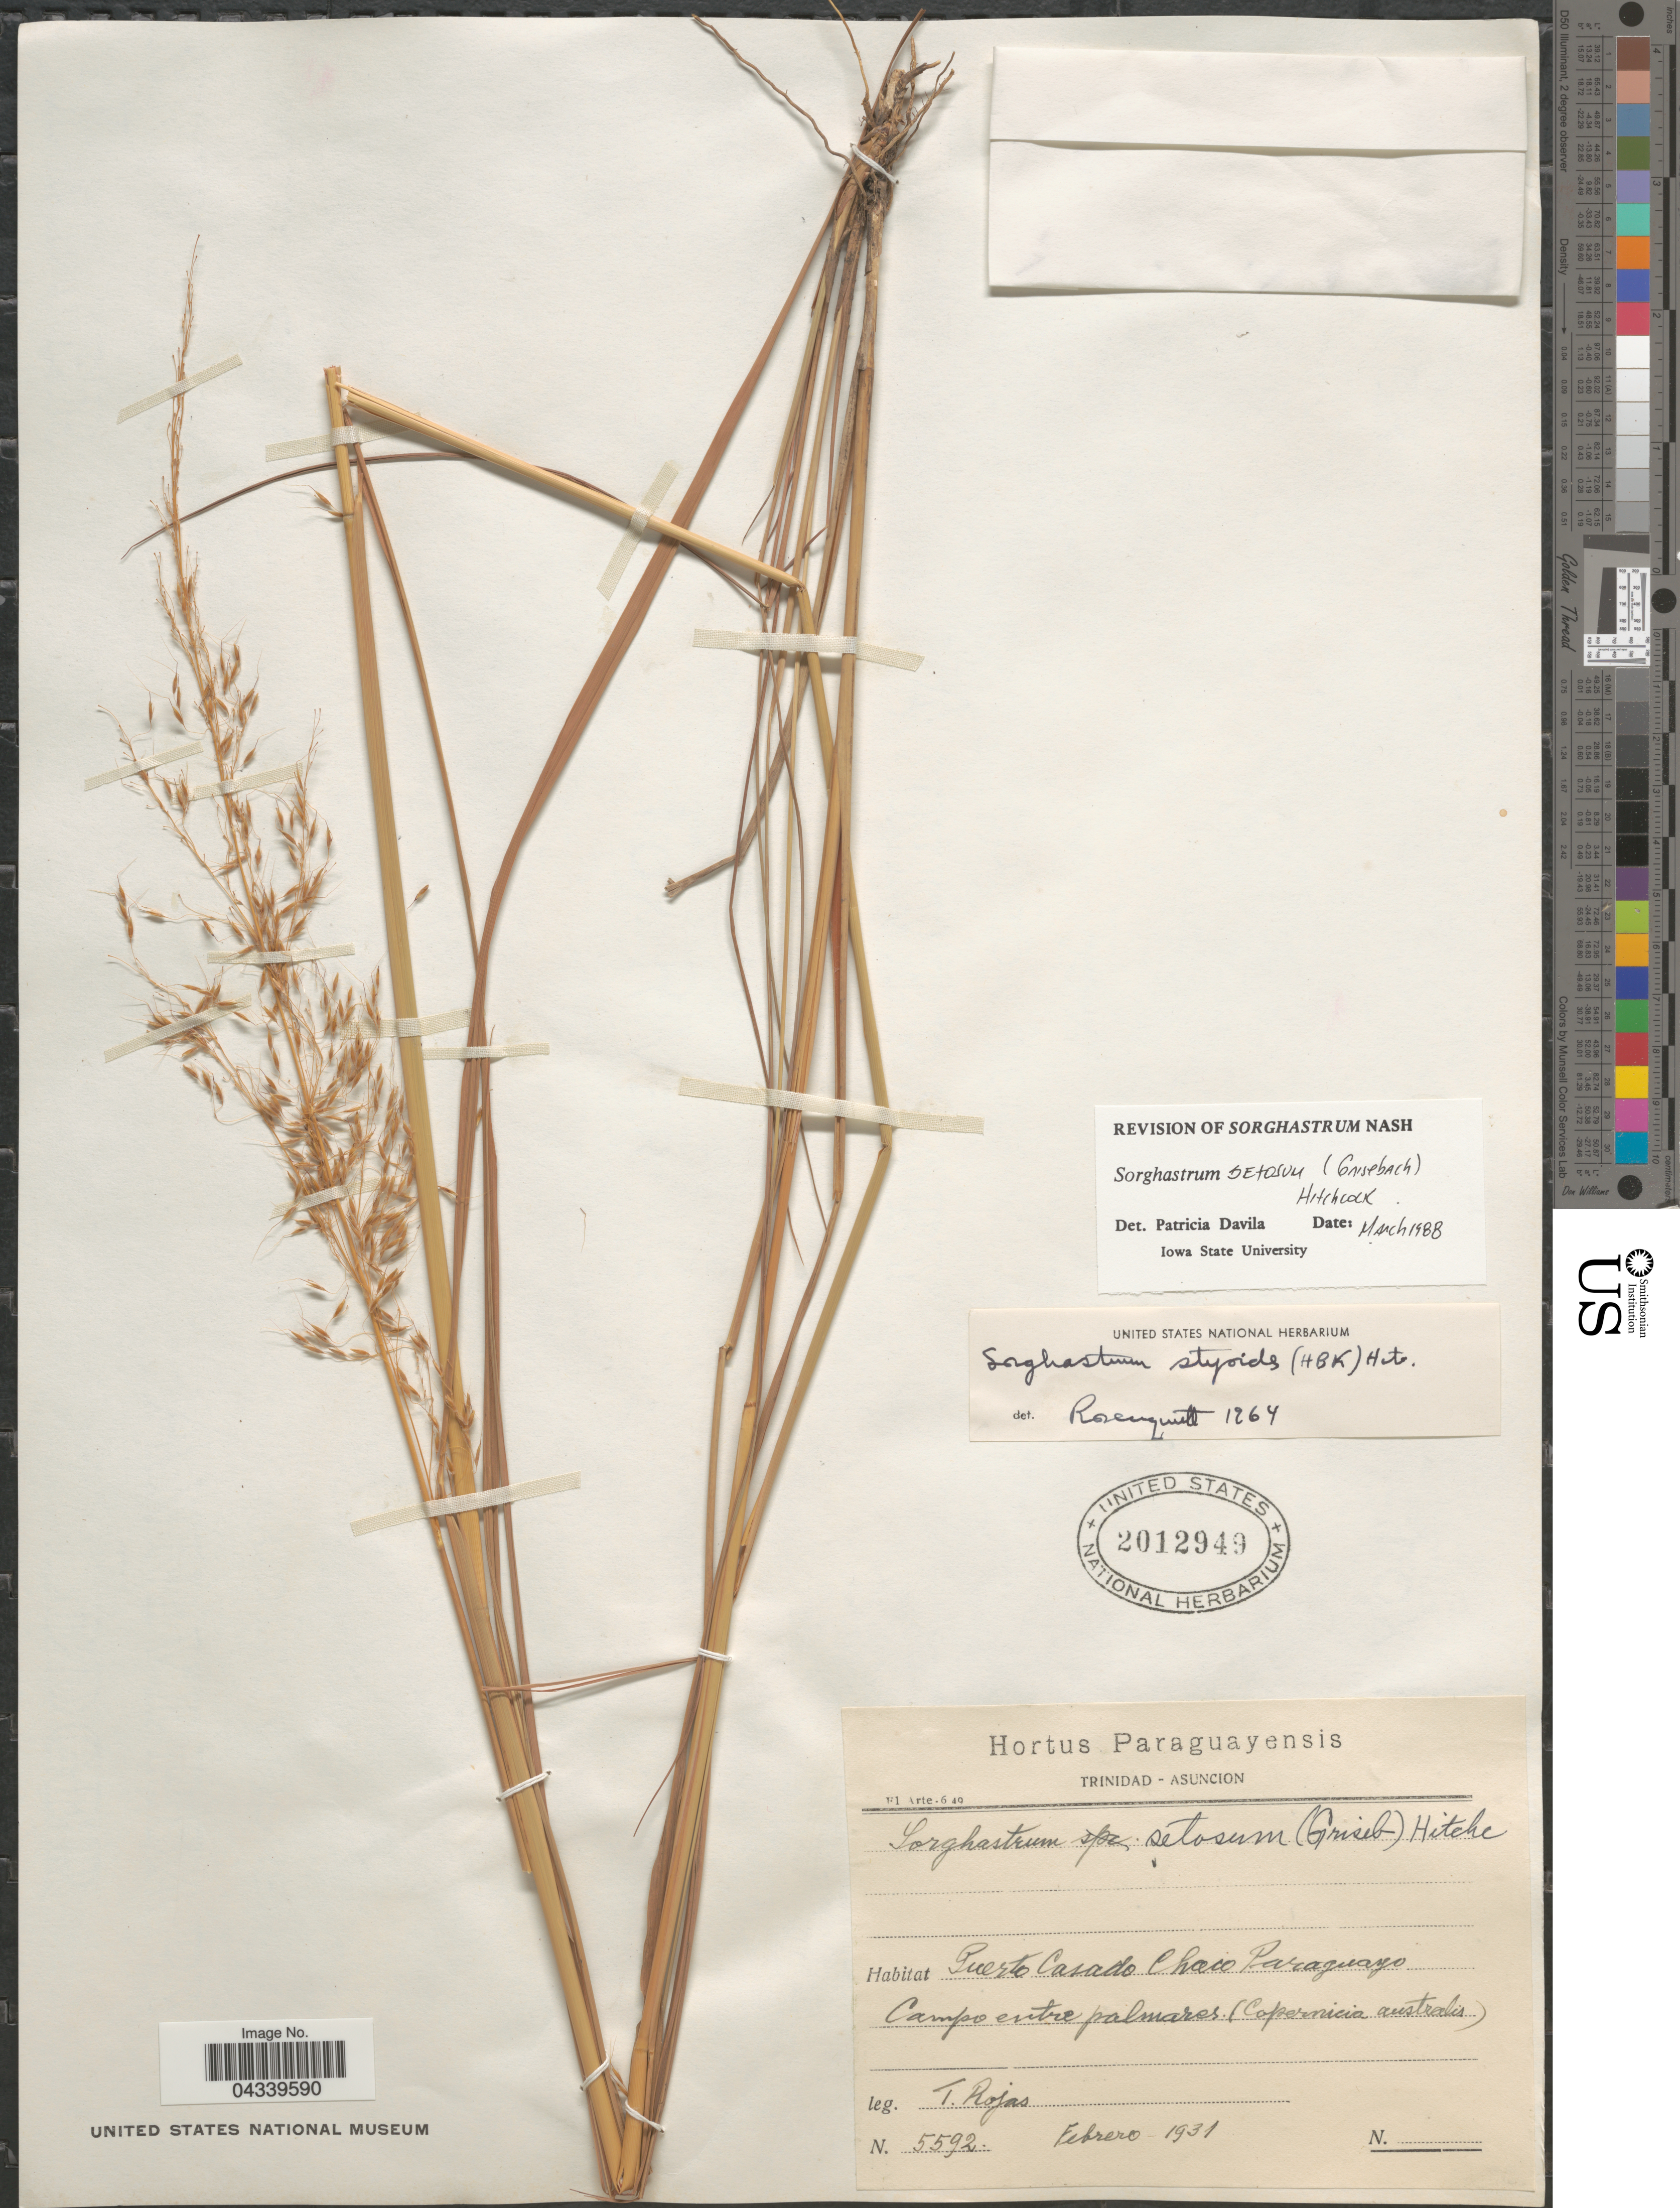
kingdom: Plantae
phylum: Tracheophyta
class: Liliopsida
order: Poales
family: Poaceae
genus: Sorghastrum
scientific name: Sorghastrum setosum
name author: (Griseb.) Hitchc.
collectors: T. Rojas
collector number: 5592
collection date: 1931-02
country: Paraguay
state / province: Asuncion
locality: Puerto Casado Chaco Paraguayo. Campo entre palmares (Copernicia australis).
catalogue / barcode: US 2012949